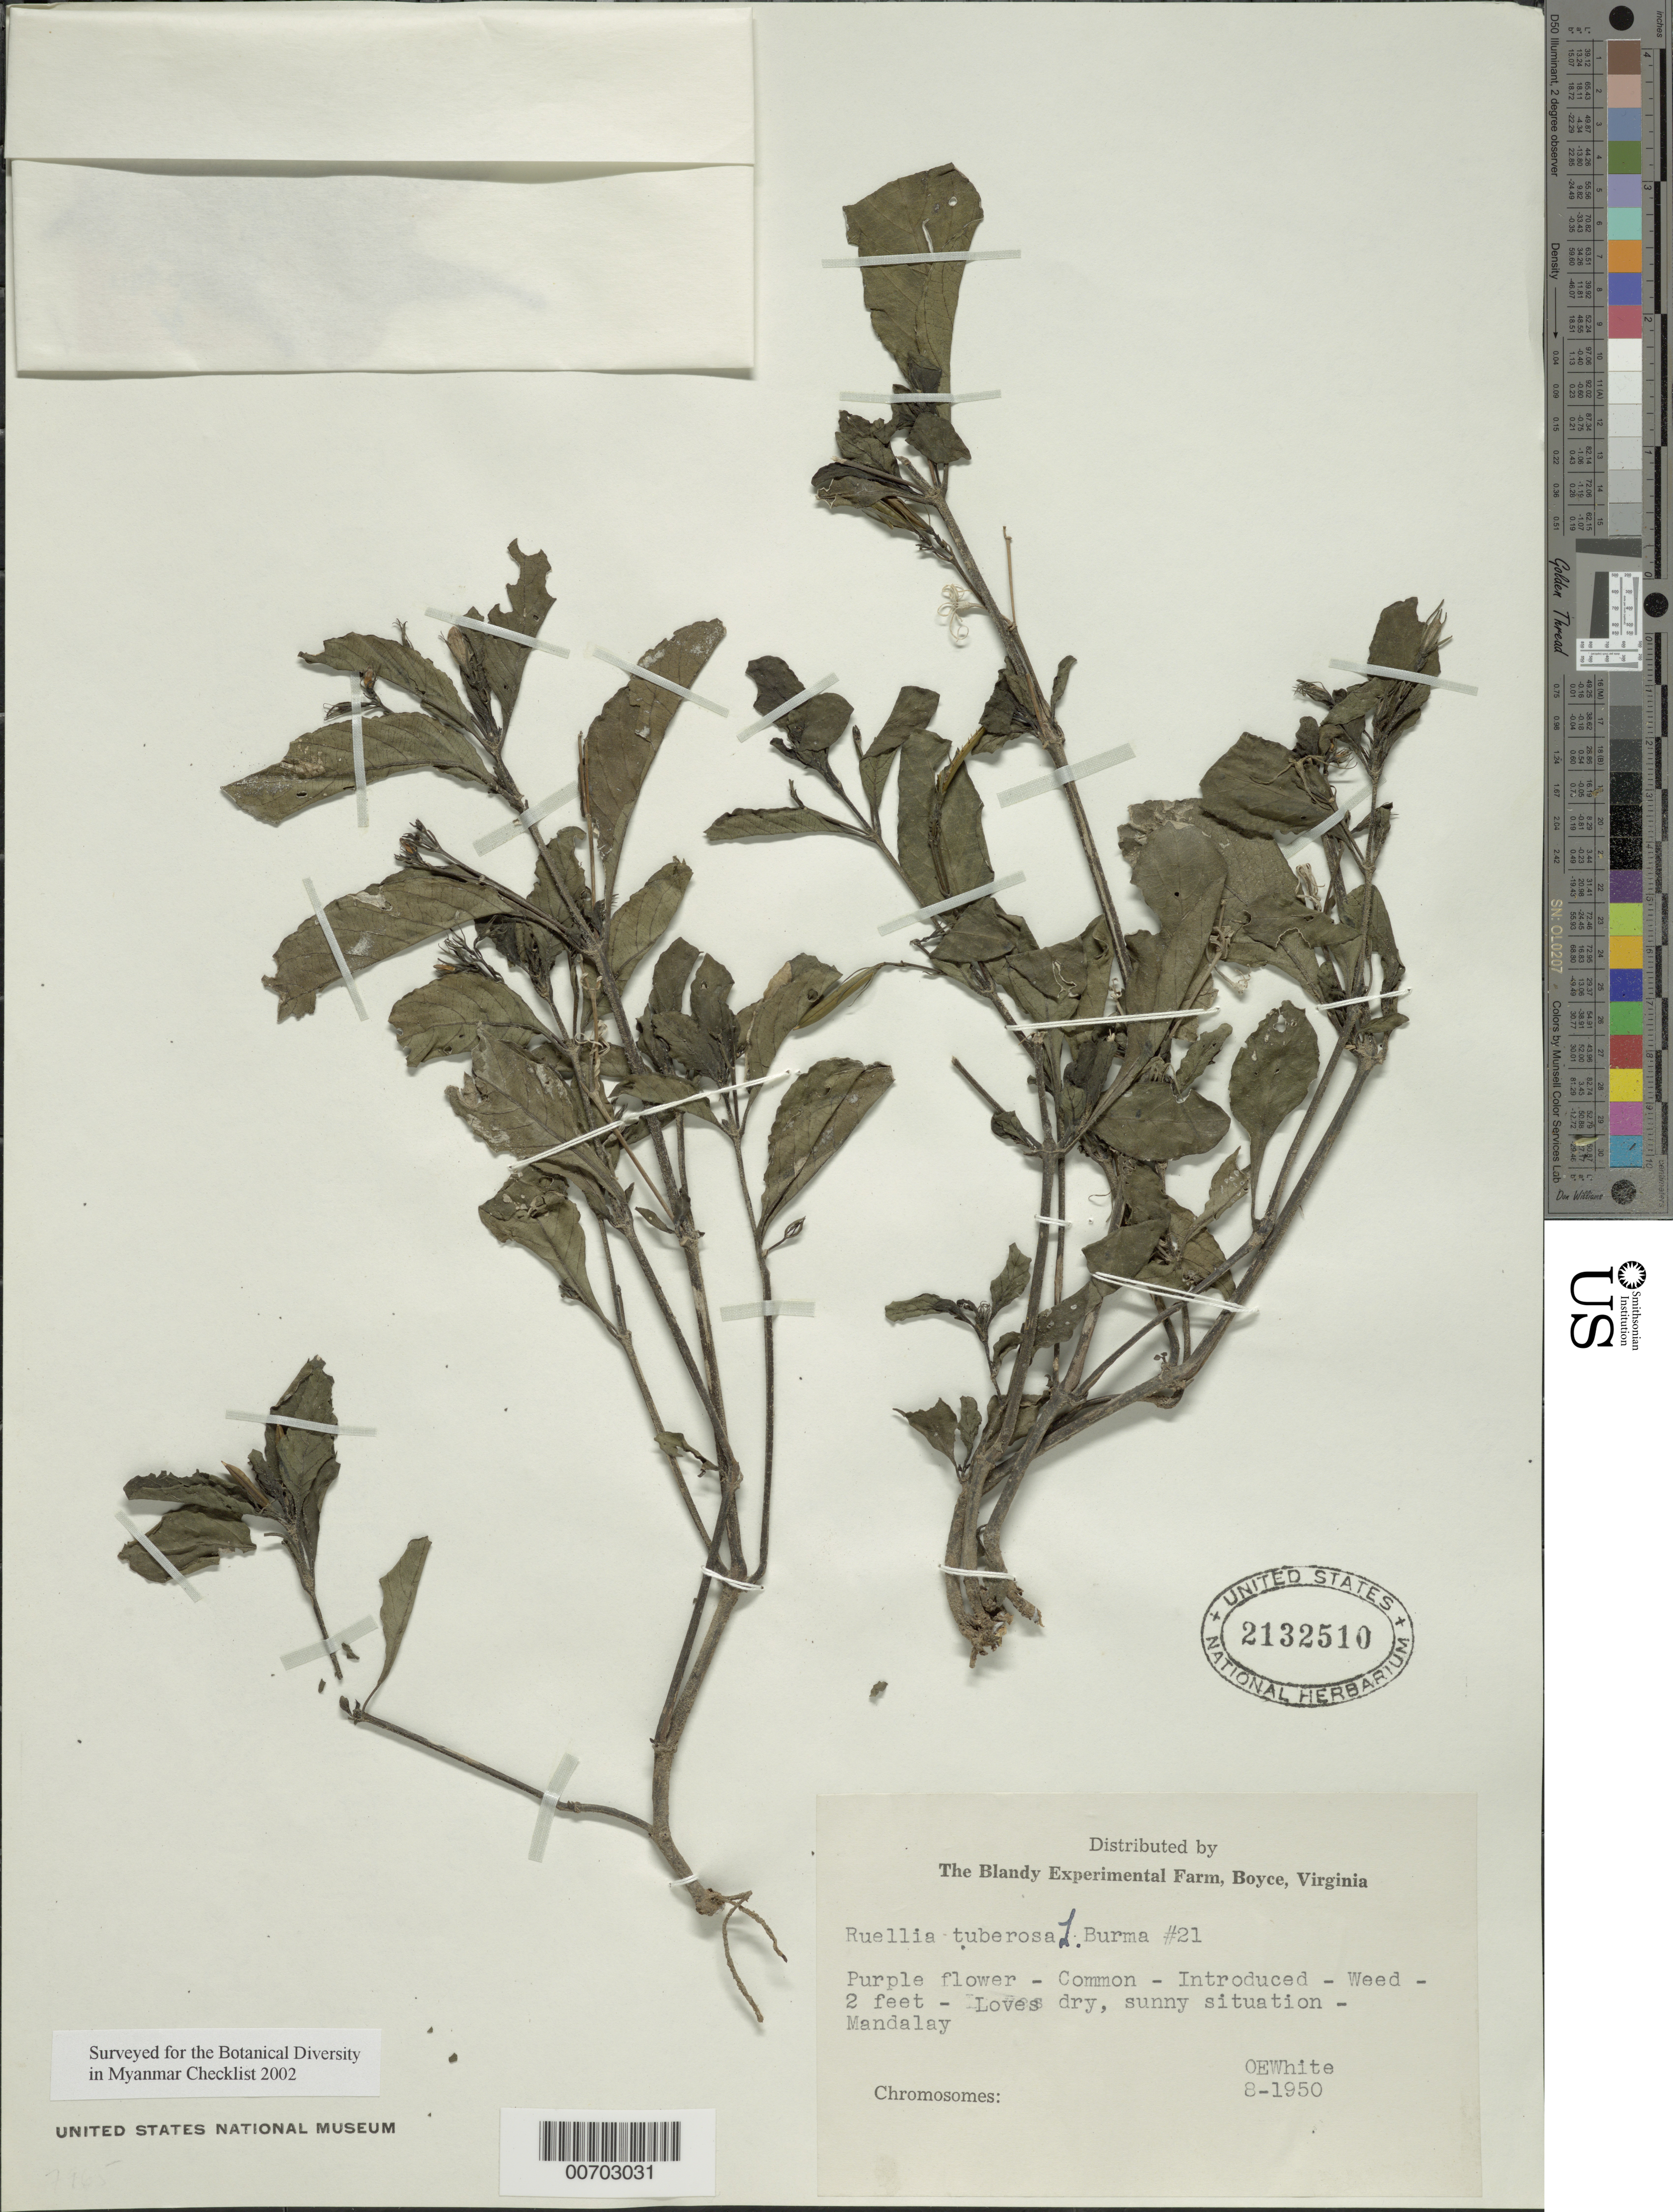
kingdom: Plantae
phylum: Tracheophyta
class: Magnoliopsida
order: Lamiales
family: Acanthaceae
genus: Ruellia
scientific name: Ruellia tuberosa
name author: L.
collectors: O. E. White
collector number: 21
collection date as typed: Aug 1950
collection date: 1950-08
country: Myanmar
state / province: Mandalay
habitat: Dry, sunny area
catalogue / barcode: US 2132510